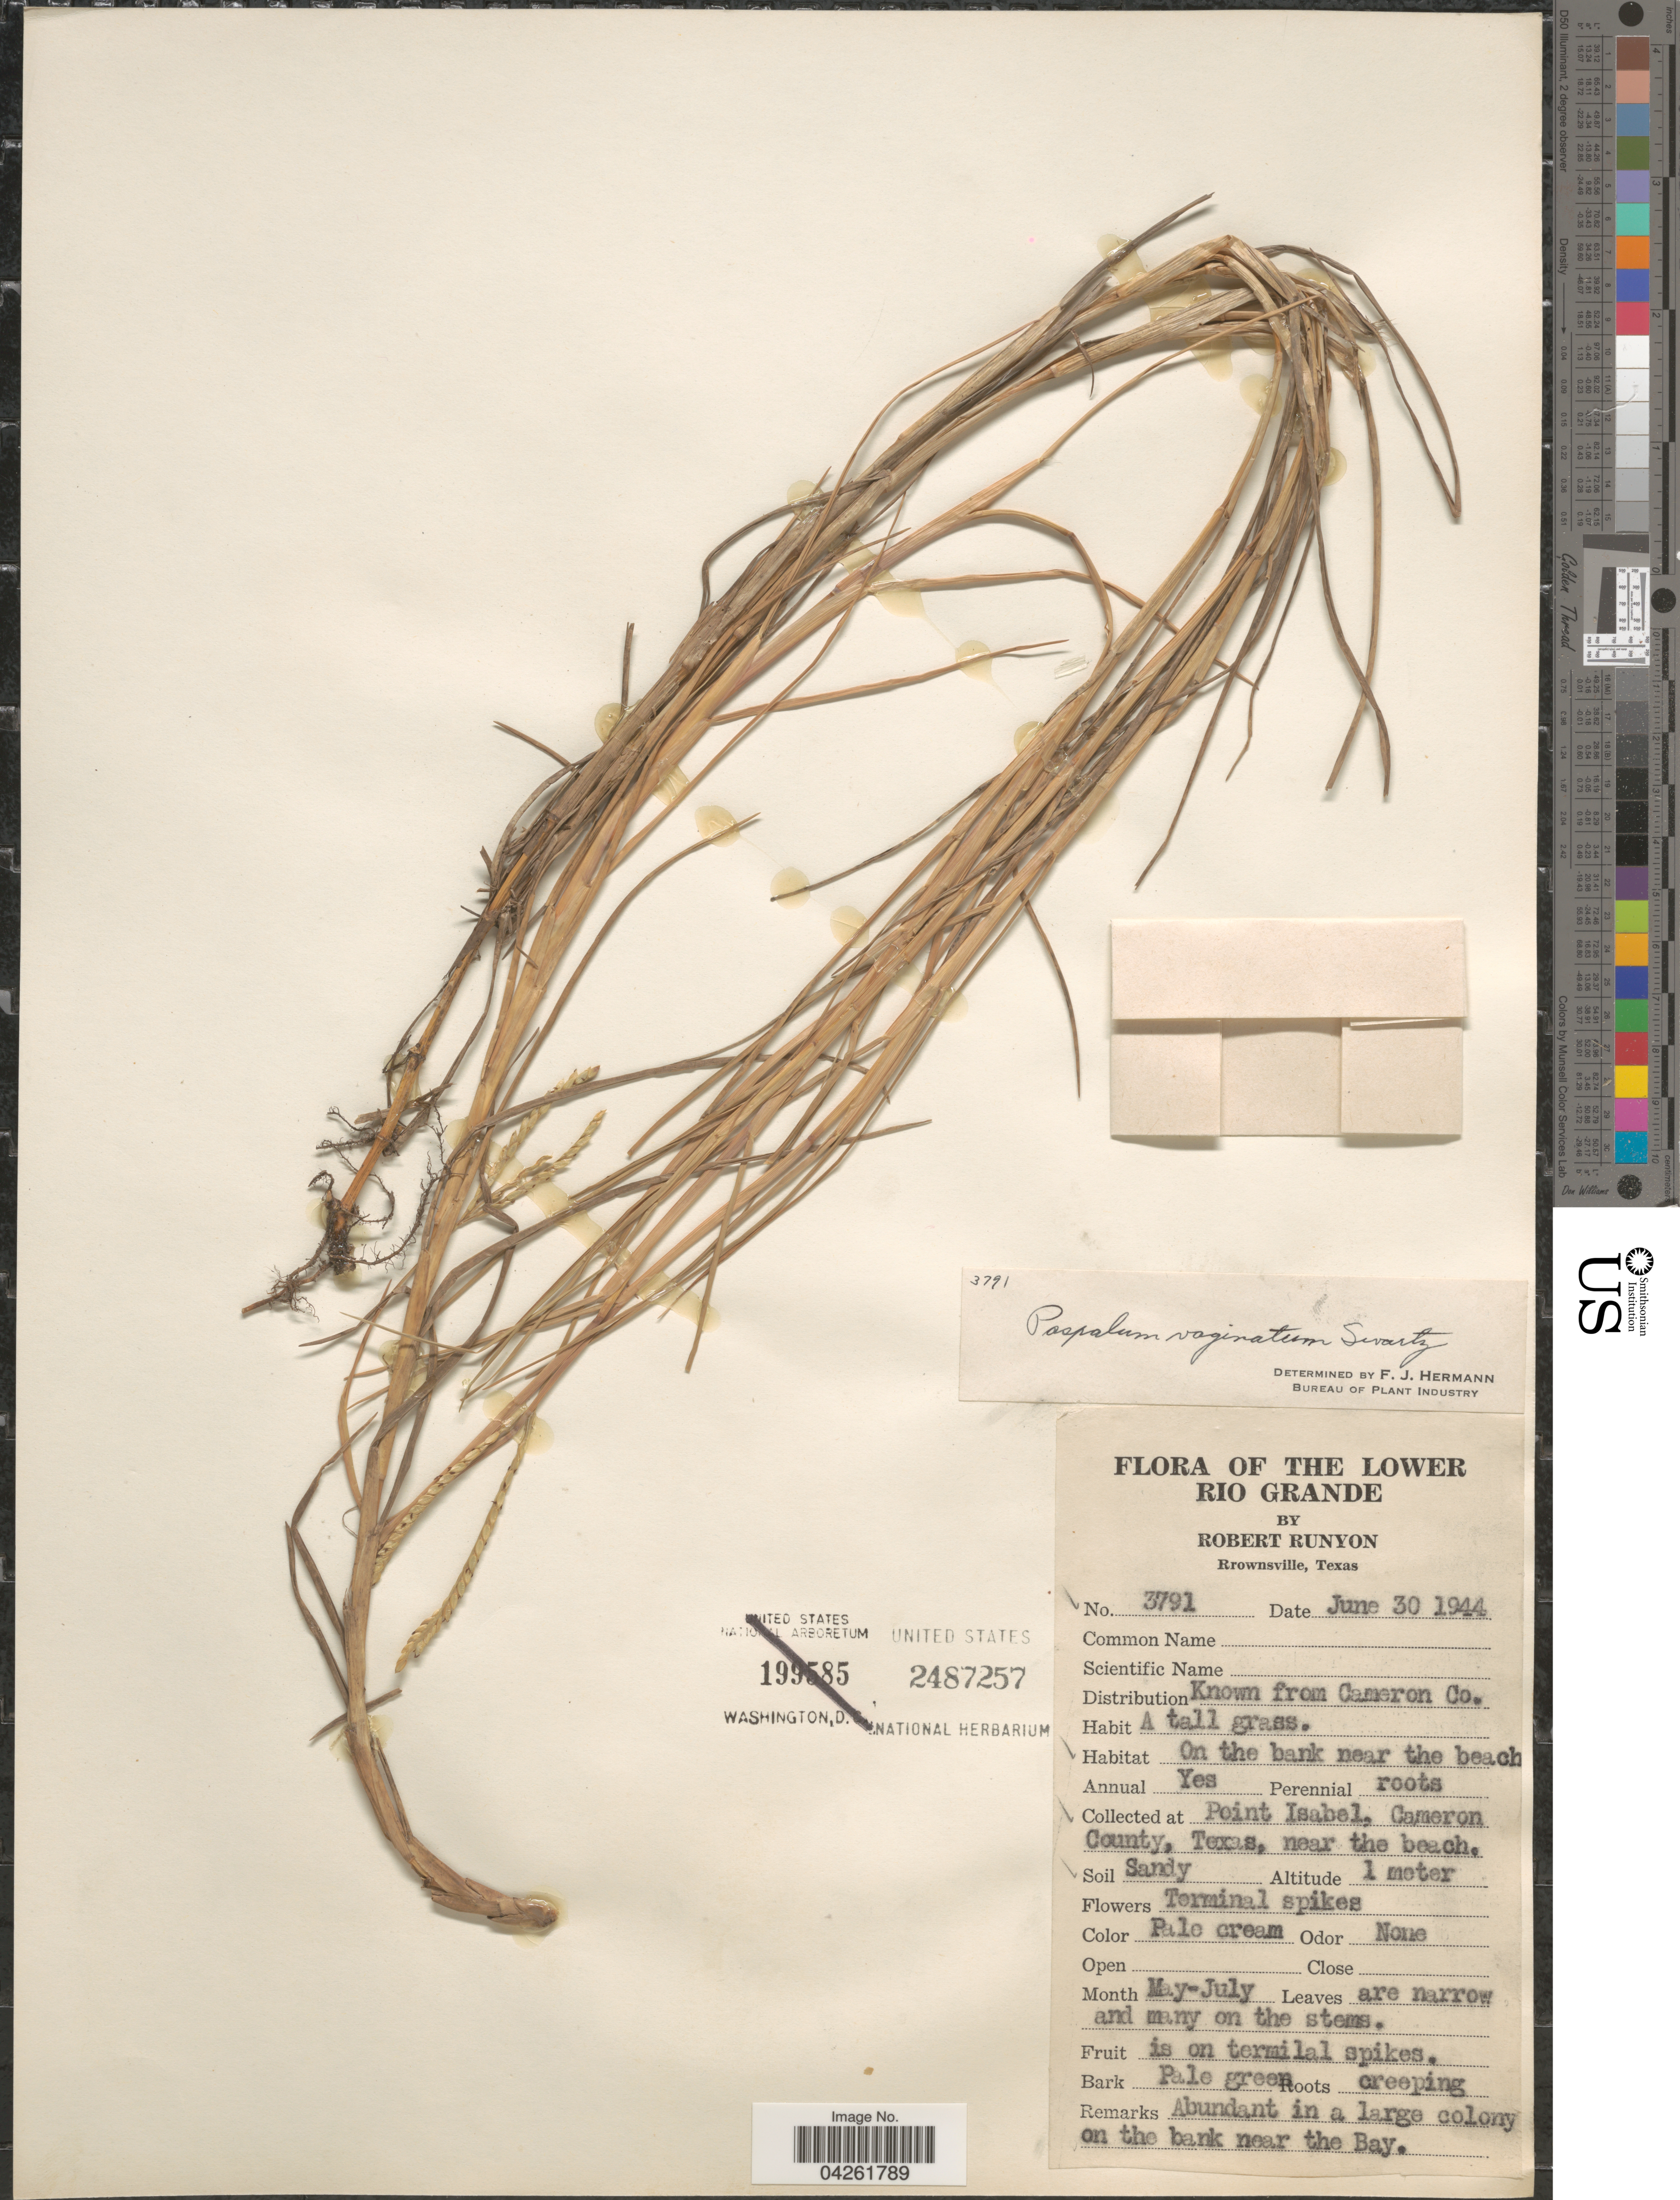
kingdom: Plantae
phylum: Tracheophyta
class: Liliopsida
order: Poales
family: Poaceae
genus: Paspalum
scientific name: Paspalum distichum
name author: L.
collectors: R. Runyon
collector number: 3791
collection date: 1944-06-30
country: United States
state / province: Texas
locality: The Lower Rio Grande. Point Isabel, Cameron County, near the beach. Abundant in a large colony on the bank near the Bay.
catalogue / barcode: US 2487257